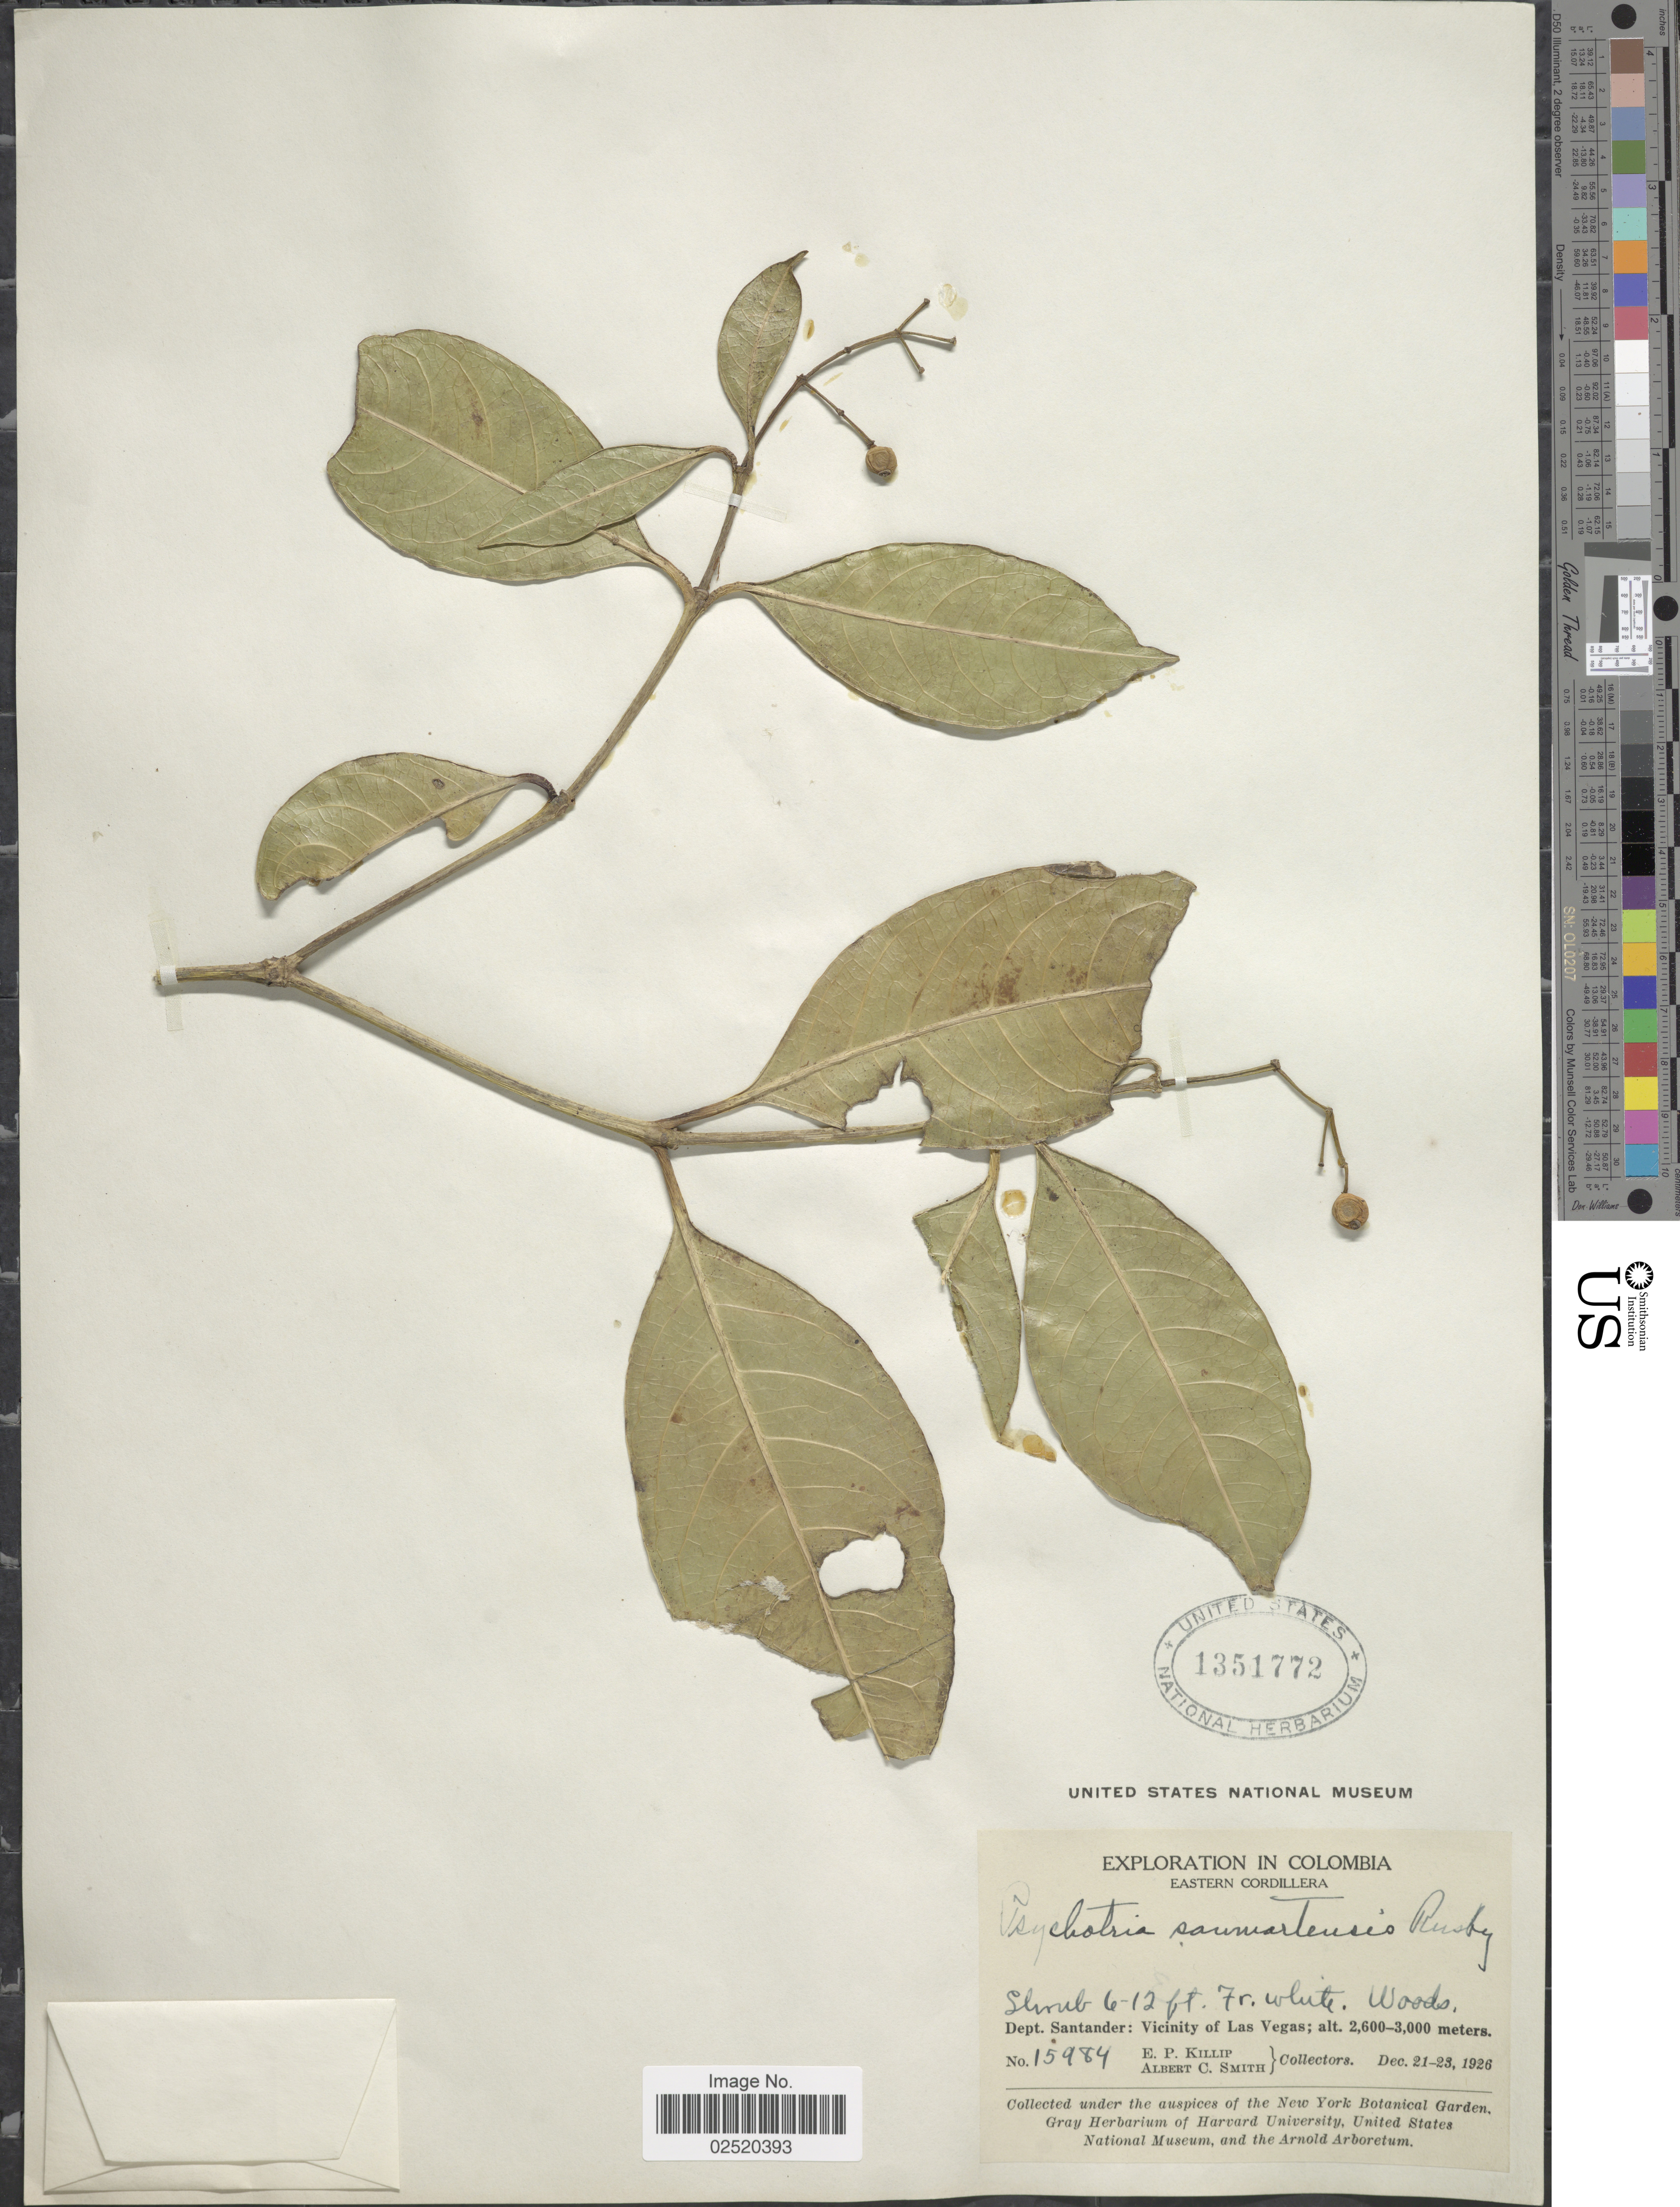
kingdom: Plantae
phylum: Tracheophyta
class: Magnoliopsida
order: Gentianales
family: Rubiaceae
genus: Psychotria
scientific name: Psychotria sanmartensis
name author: Rusby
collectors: E. P. Killip & A. C. Smith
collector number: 15984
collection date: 1926-12-21/1926-12-23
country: Colombia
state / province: Santander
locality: Eastern Cordillera. Vicinity of Las Vegas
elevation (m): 2600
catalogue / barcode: US 1351772